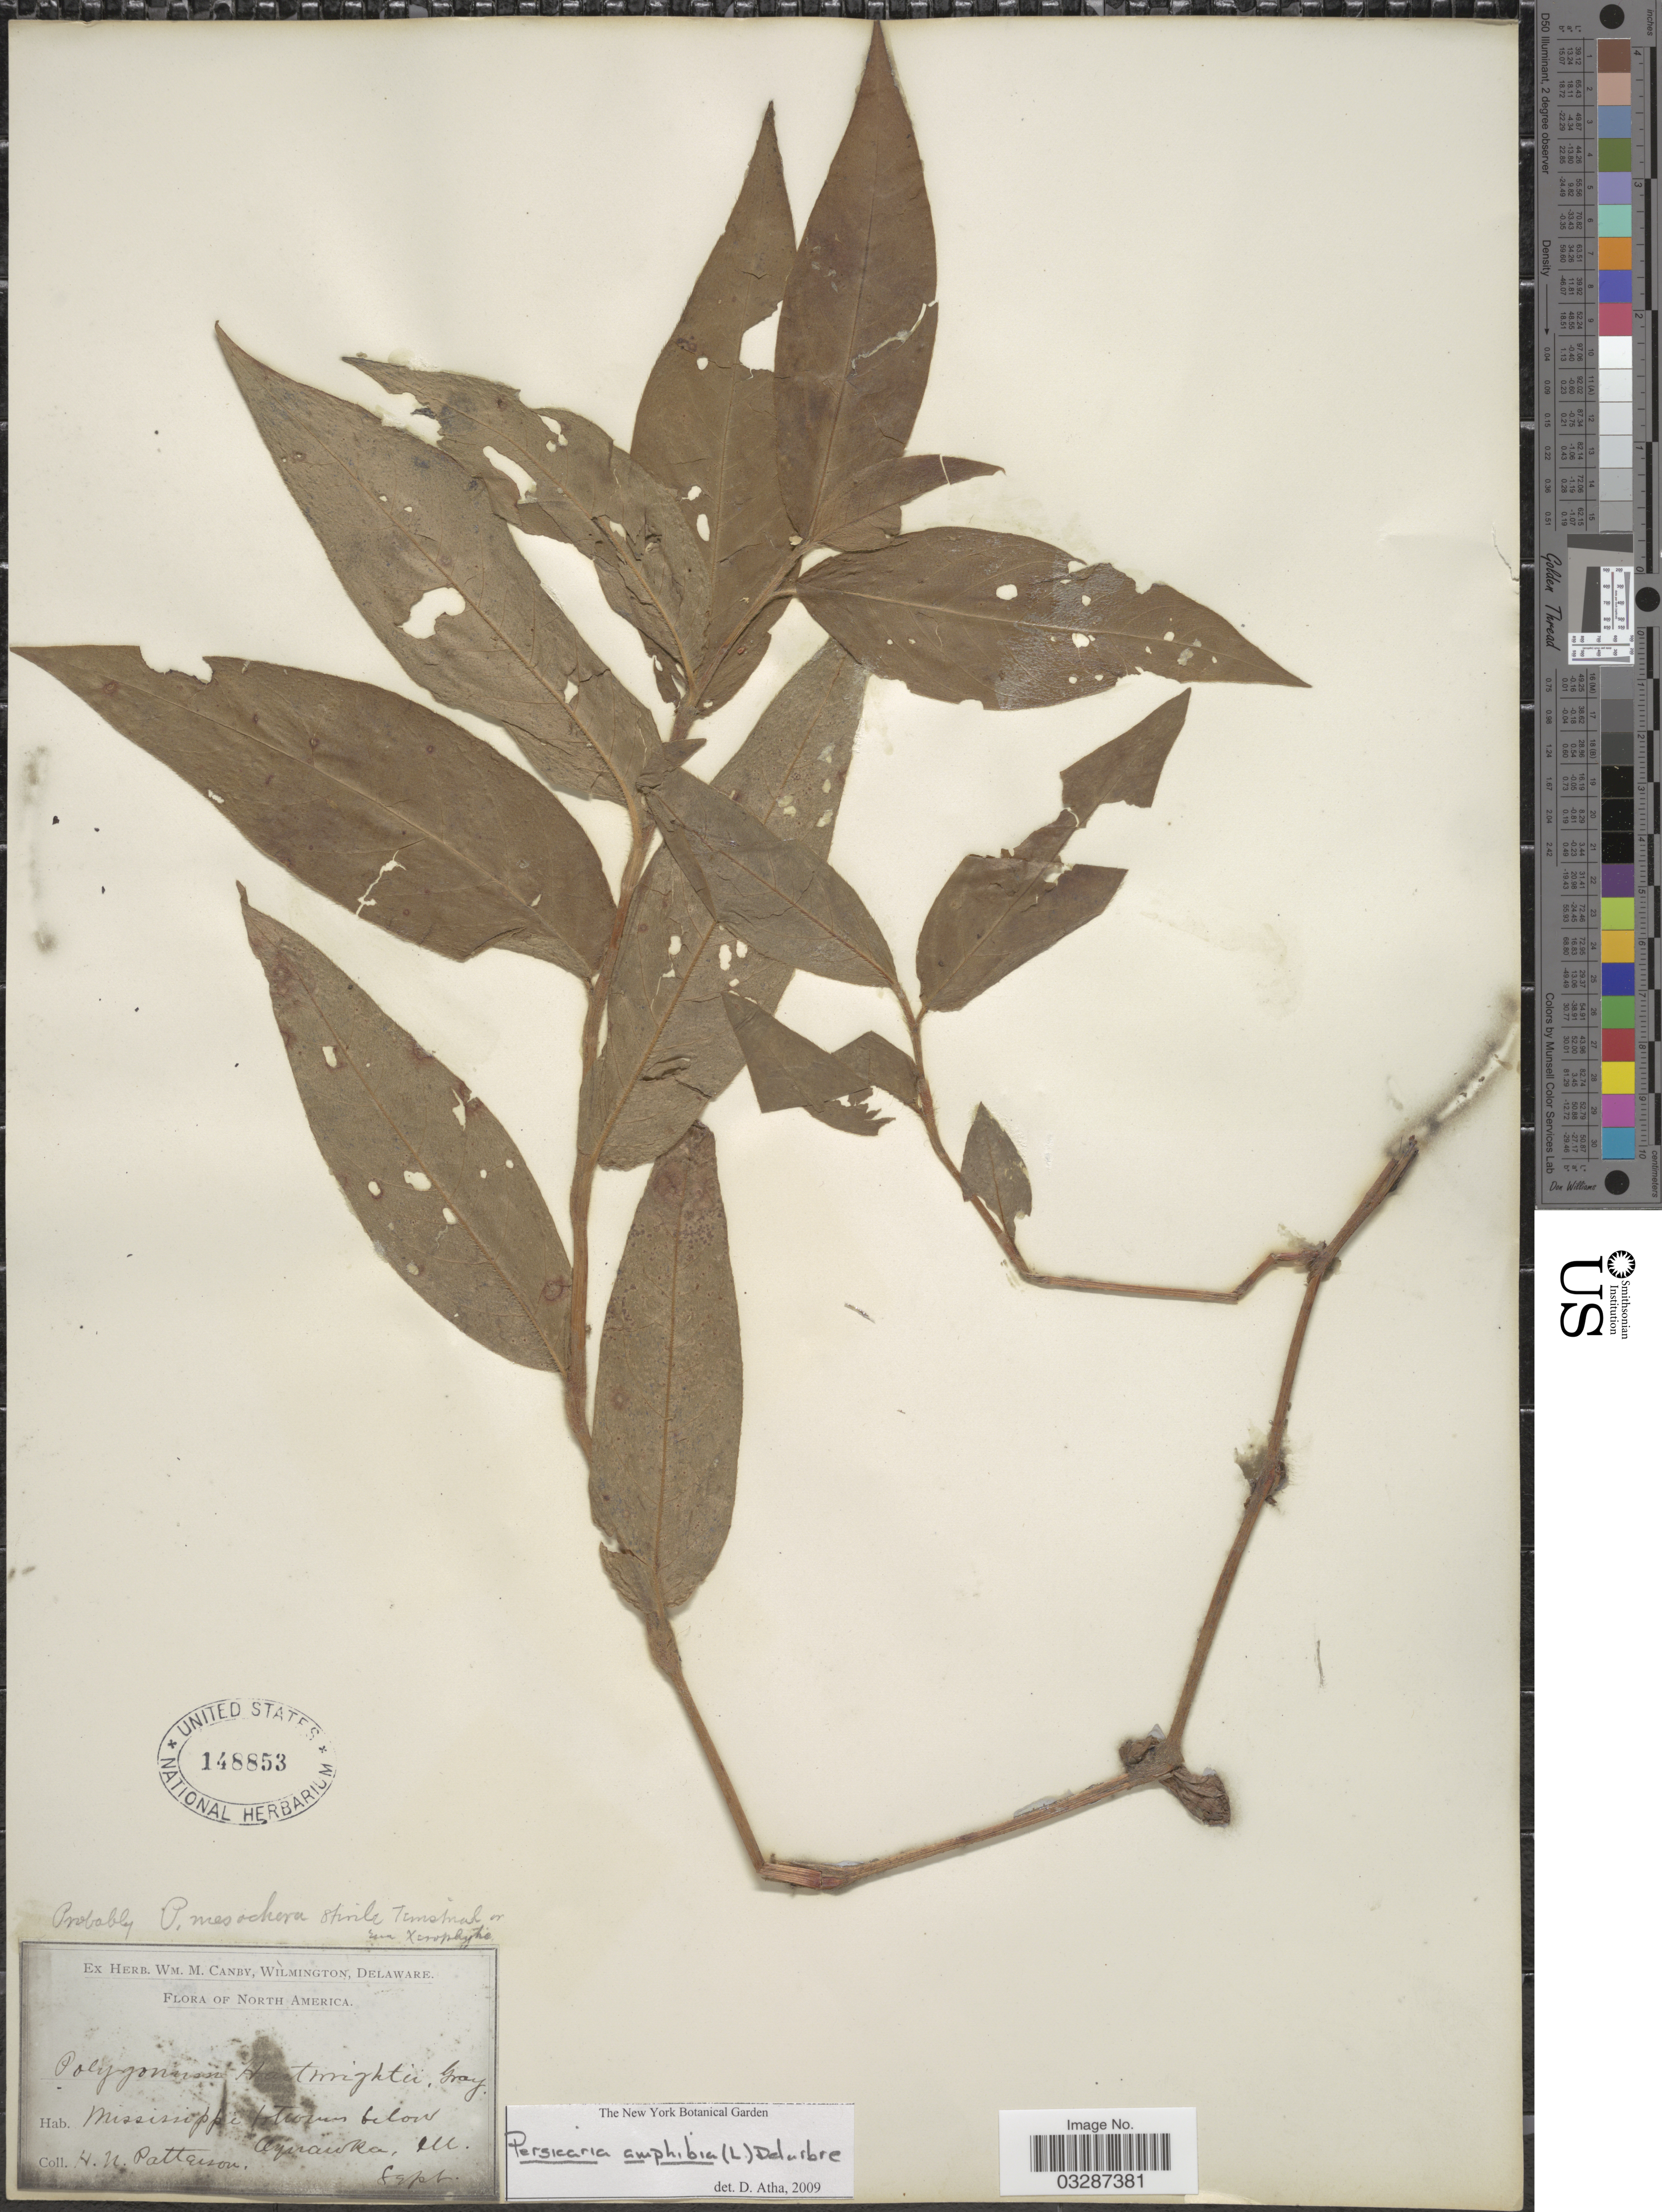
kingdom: Plantae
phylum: Tracheophyta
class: Magnoliopsida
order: Caryophyllales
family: Polygonaceae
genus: Persicaria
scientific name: Persicaria amphibia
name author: (L.) Delarbre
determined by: Atha, D. E.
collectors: H. N. Patterson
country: United States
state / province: Illinois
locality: Mississippi bottoms below Oquawka.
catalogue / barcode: US 148853